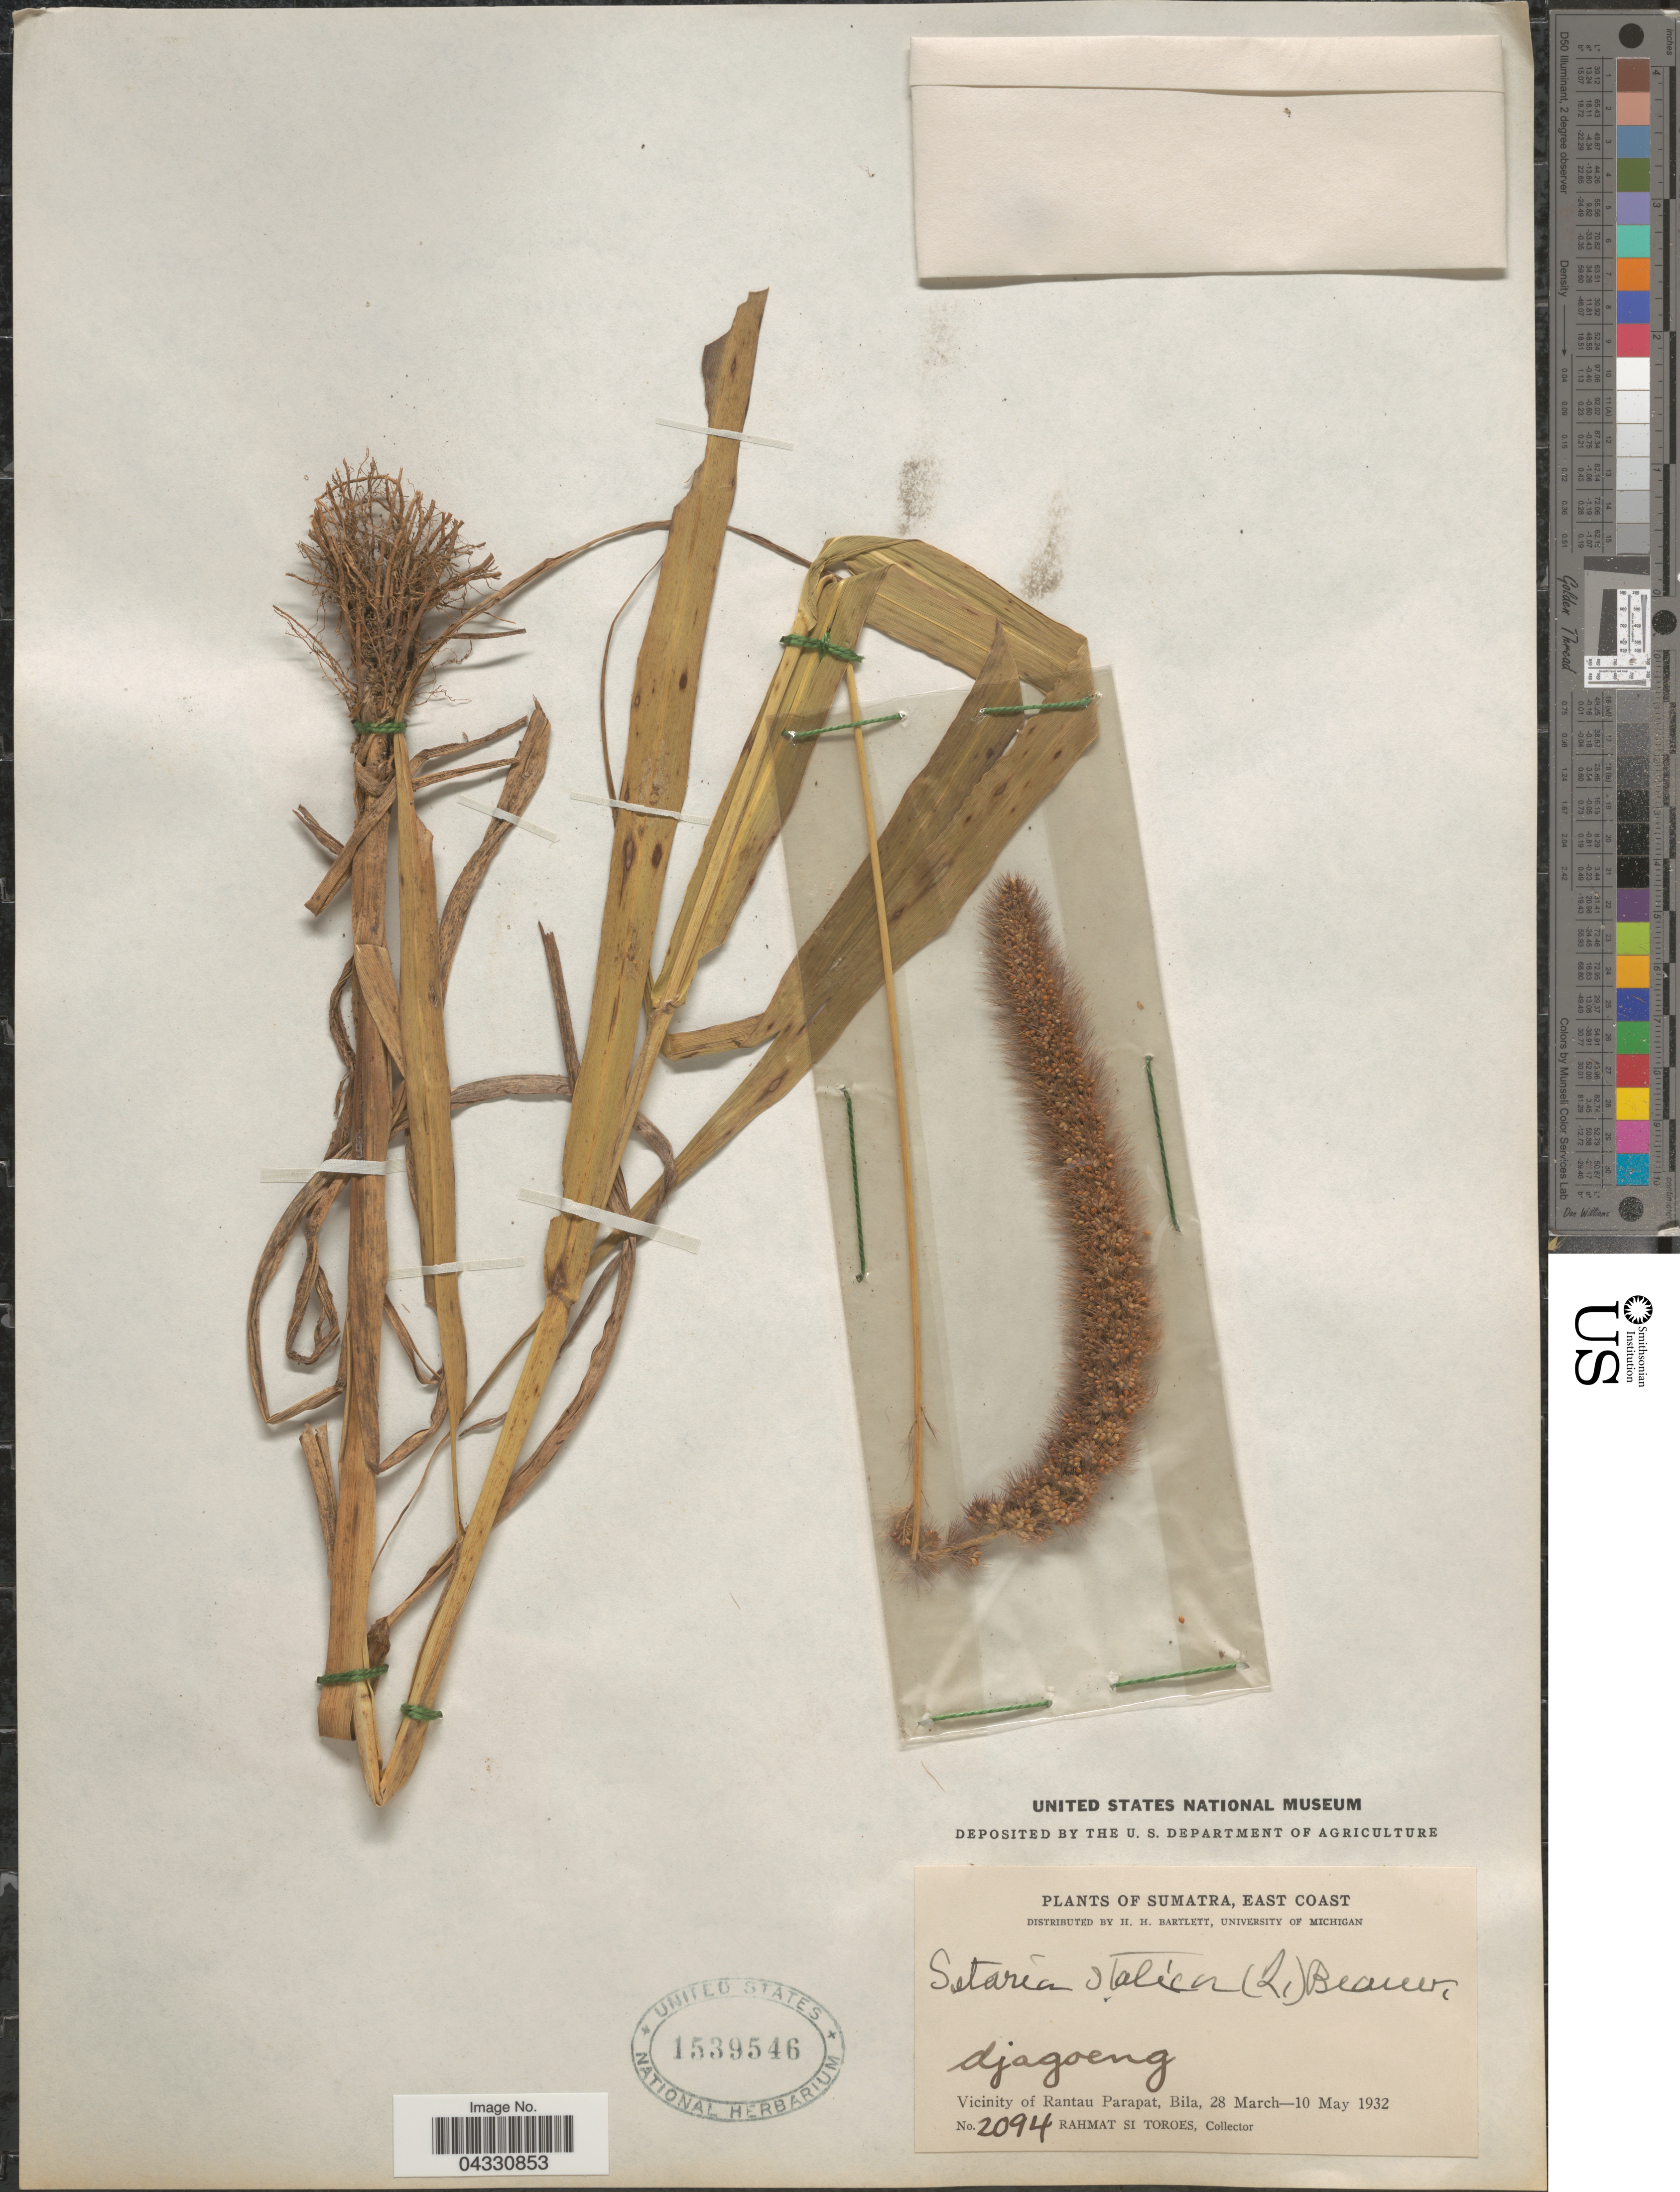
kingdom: Plantae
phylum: Tracheophyta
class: Liliopsida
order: Poales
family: Poaceae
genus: Setaria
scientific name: Setaria italica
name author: (L.) P. Beauv.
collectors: Rahmat Si Boeea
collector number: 2094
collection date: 1932-03-28/1932-05-10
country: Indonesia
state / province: Sumatra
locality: East Coast. Vicinity of Rantau Parapat, Bila.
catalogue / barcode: US 1539546